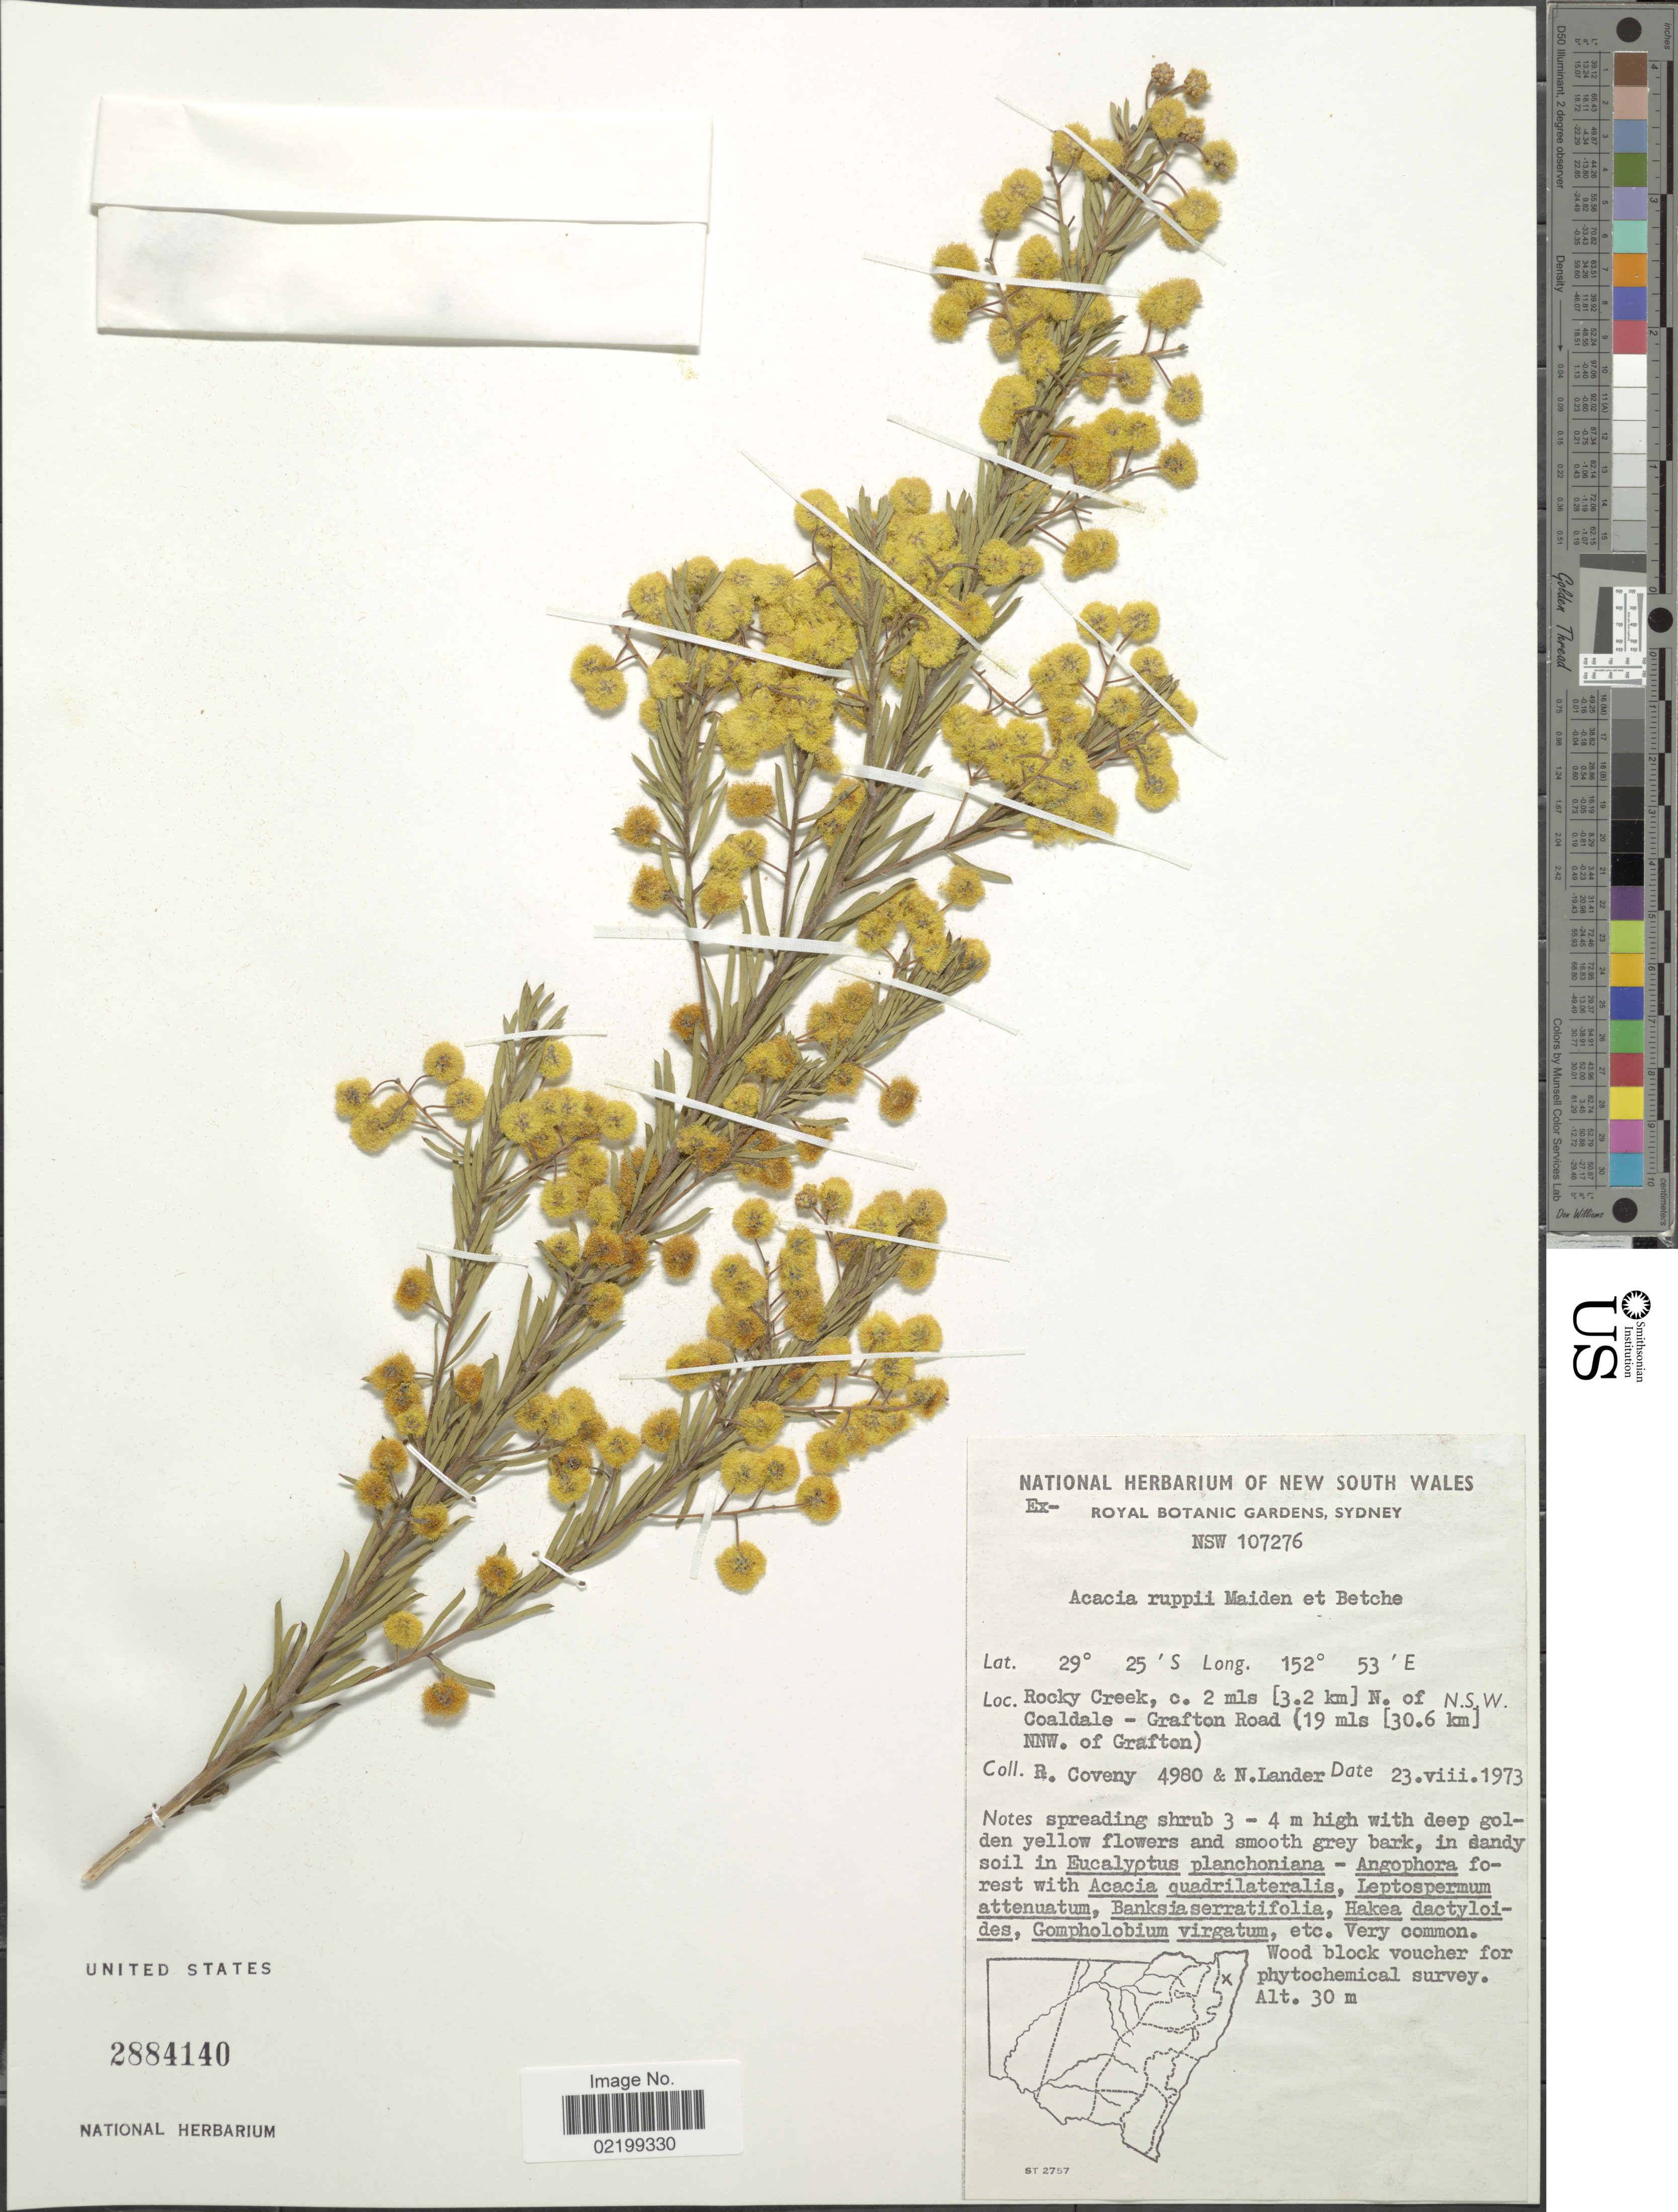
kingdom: Plantae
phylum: Tracheophyta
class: Magnoliopsida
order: Fabales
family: Fabaceae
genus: Acacia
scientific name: Acacia ruppii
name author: Maiden & Betche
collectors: R. Coveny & N. Lander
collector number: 4980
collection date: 1973-08-23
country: Australia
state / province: Queensland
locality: Rocky Creek, c. 2 mls (3.2 km) N. of Coaldale - Grafton Road (19 mls. (30.6) NNW, of Grafton)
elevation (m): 30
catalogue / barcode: US 2884140